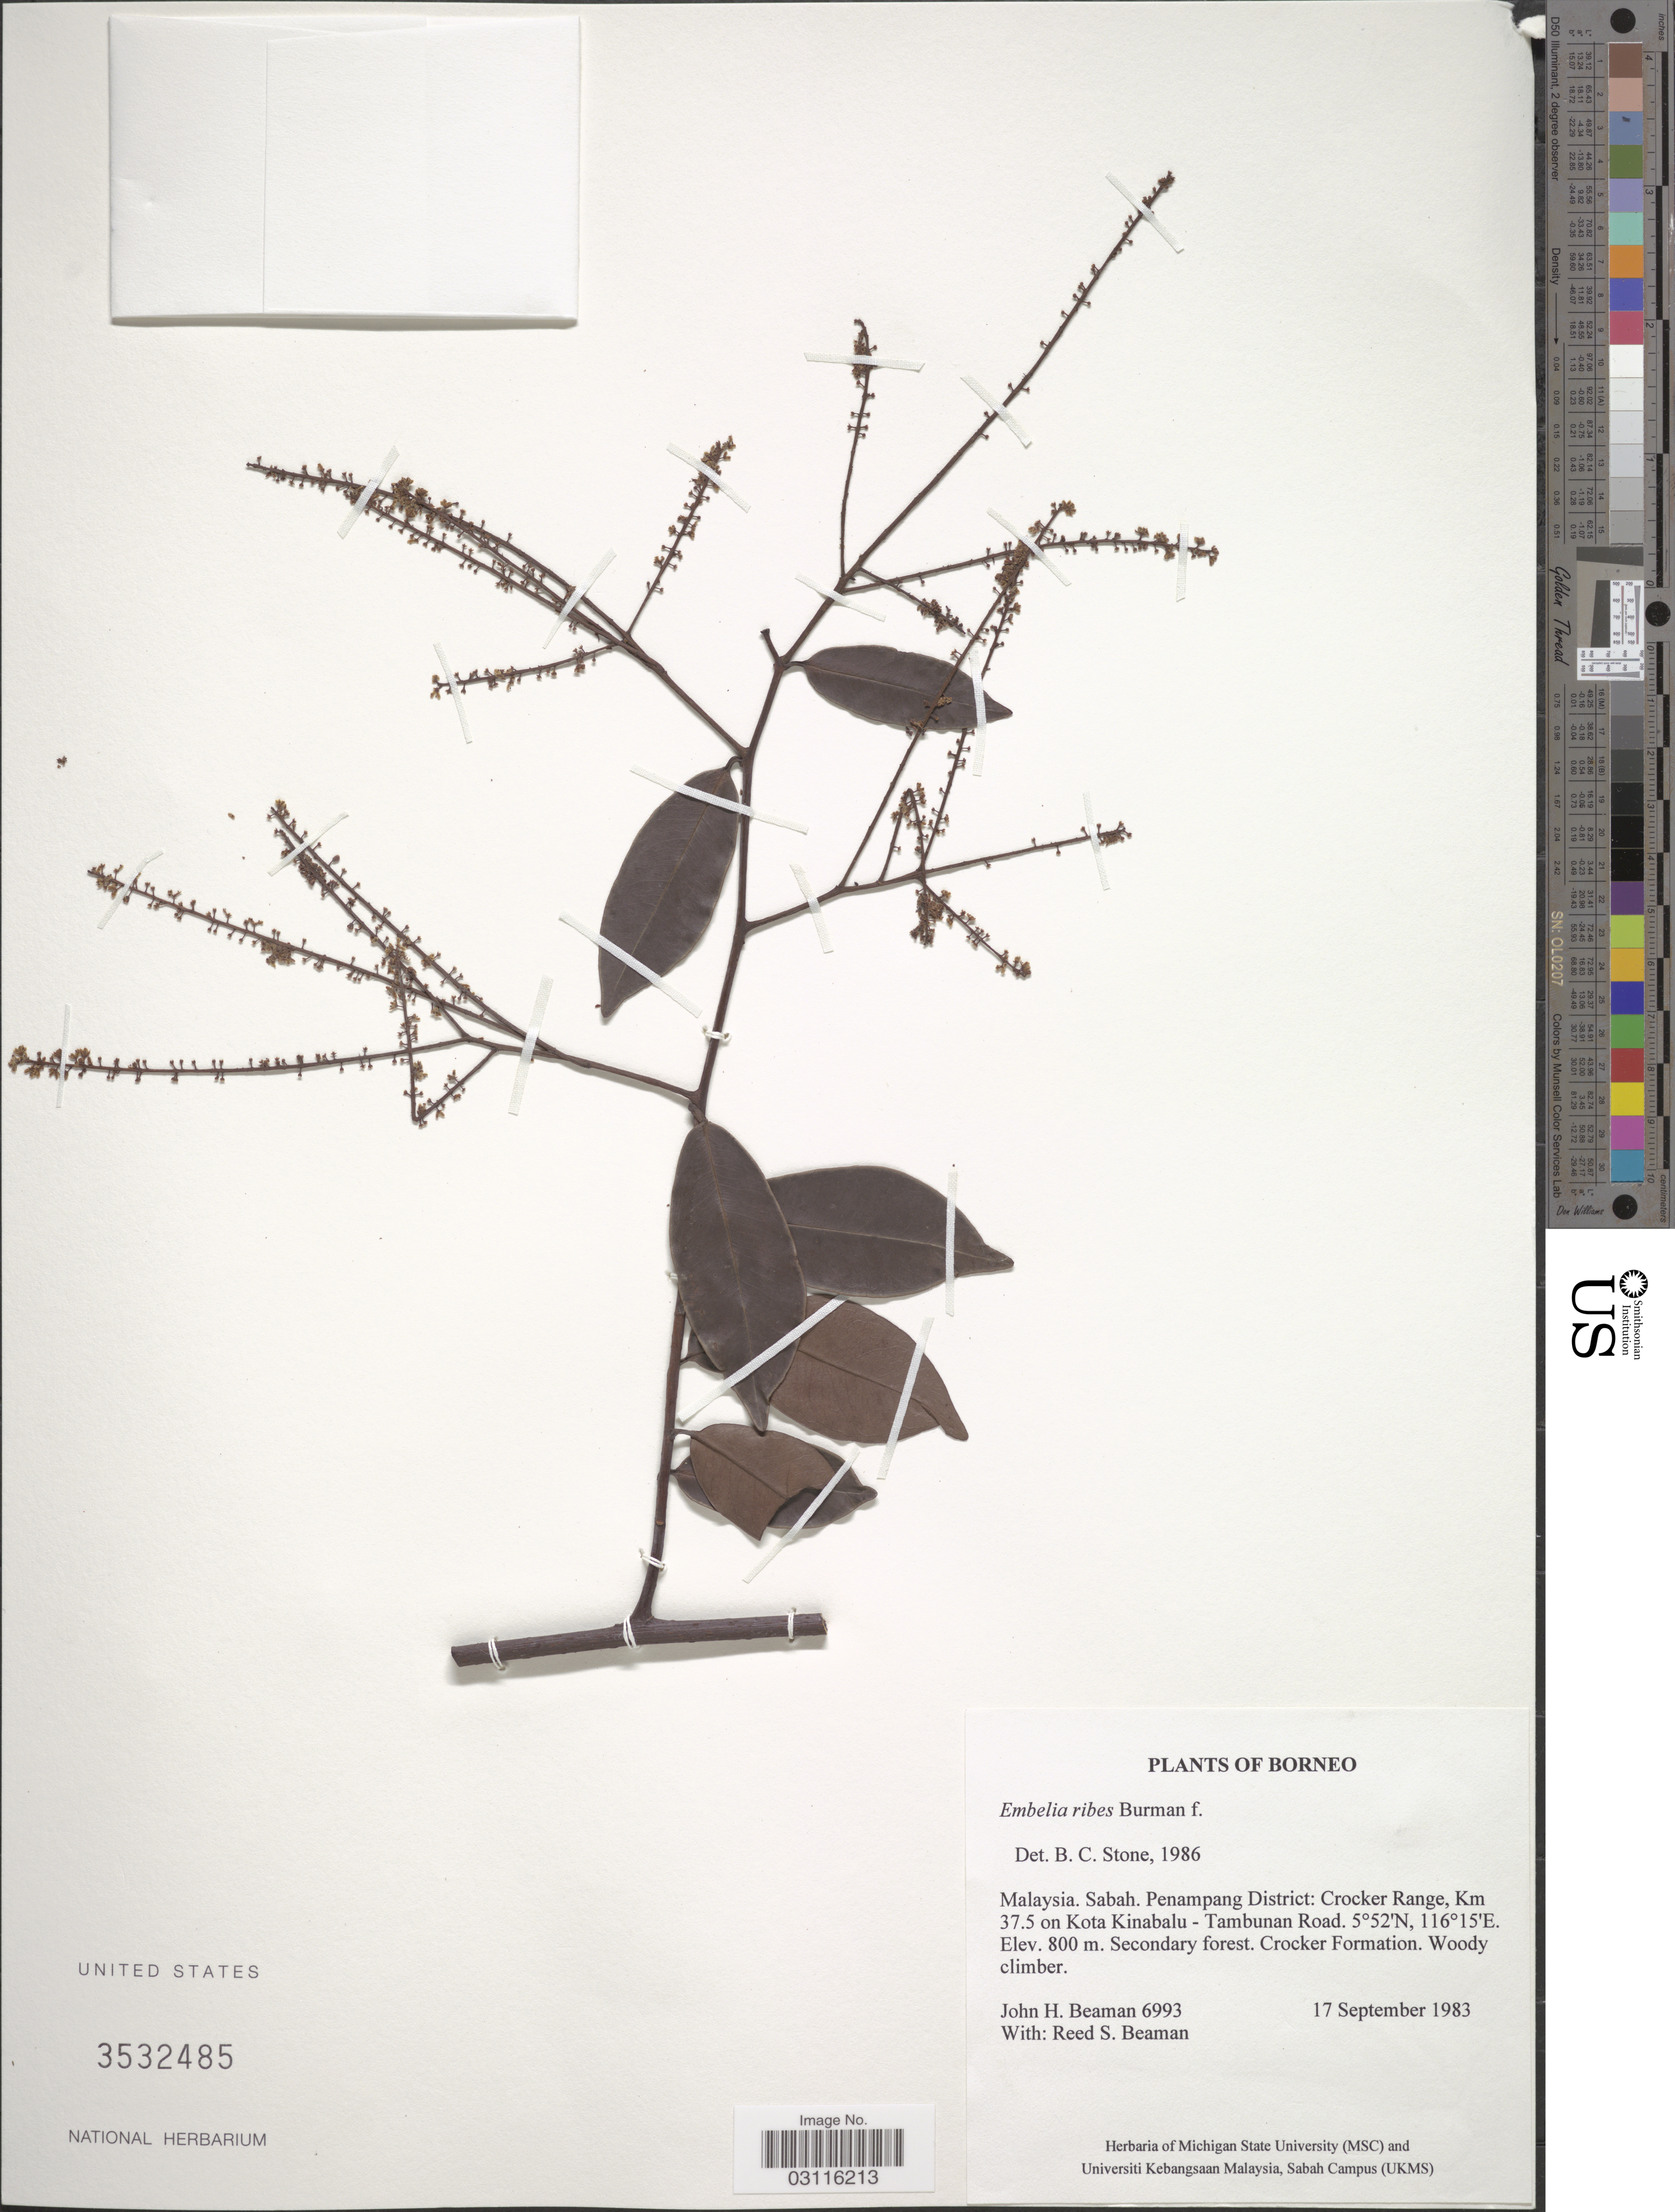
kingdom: Plantae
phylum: Tracheophyta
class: Magnoliopsida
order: Ericales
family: Primulaceae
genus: Embelia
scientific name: Embelia ribes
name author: Burm. f.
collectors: J. H. Beaman & R. S. Beaman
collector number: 6993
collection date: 1983-09-17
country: Malaysia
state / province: Sabah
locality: Borneo. Penampang District: Crocker Range, Km 37.5 on Kota Kinabalu - Tambunan Road.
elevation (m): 800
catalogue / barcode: US 3532485